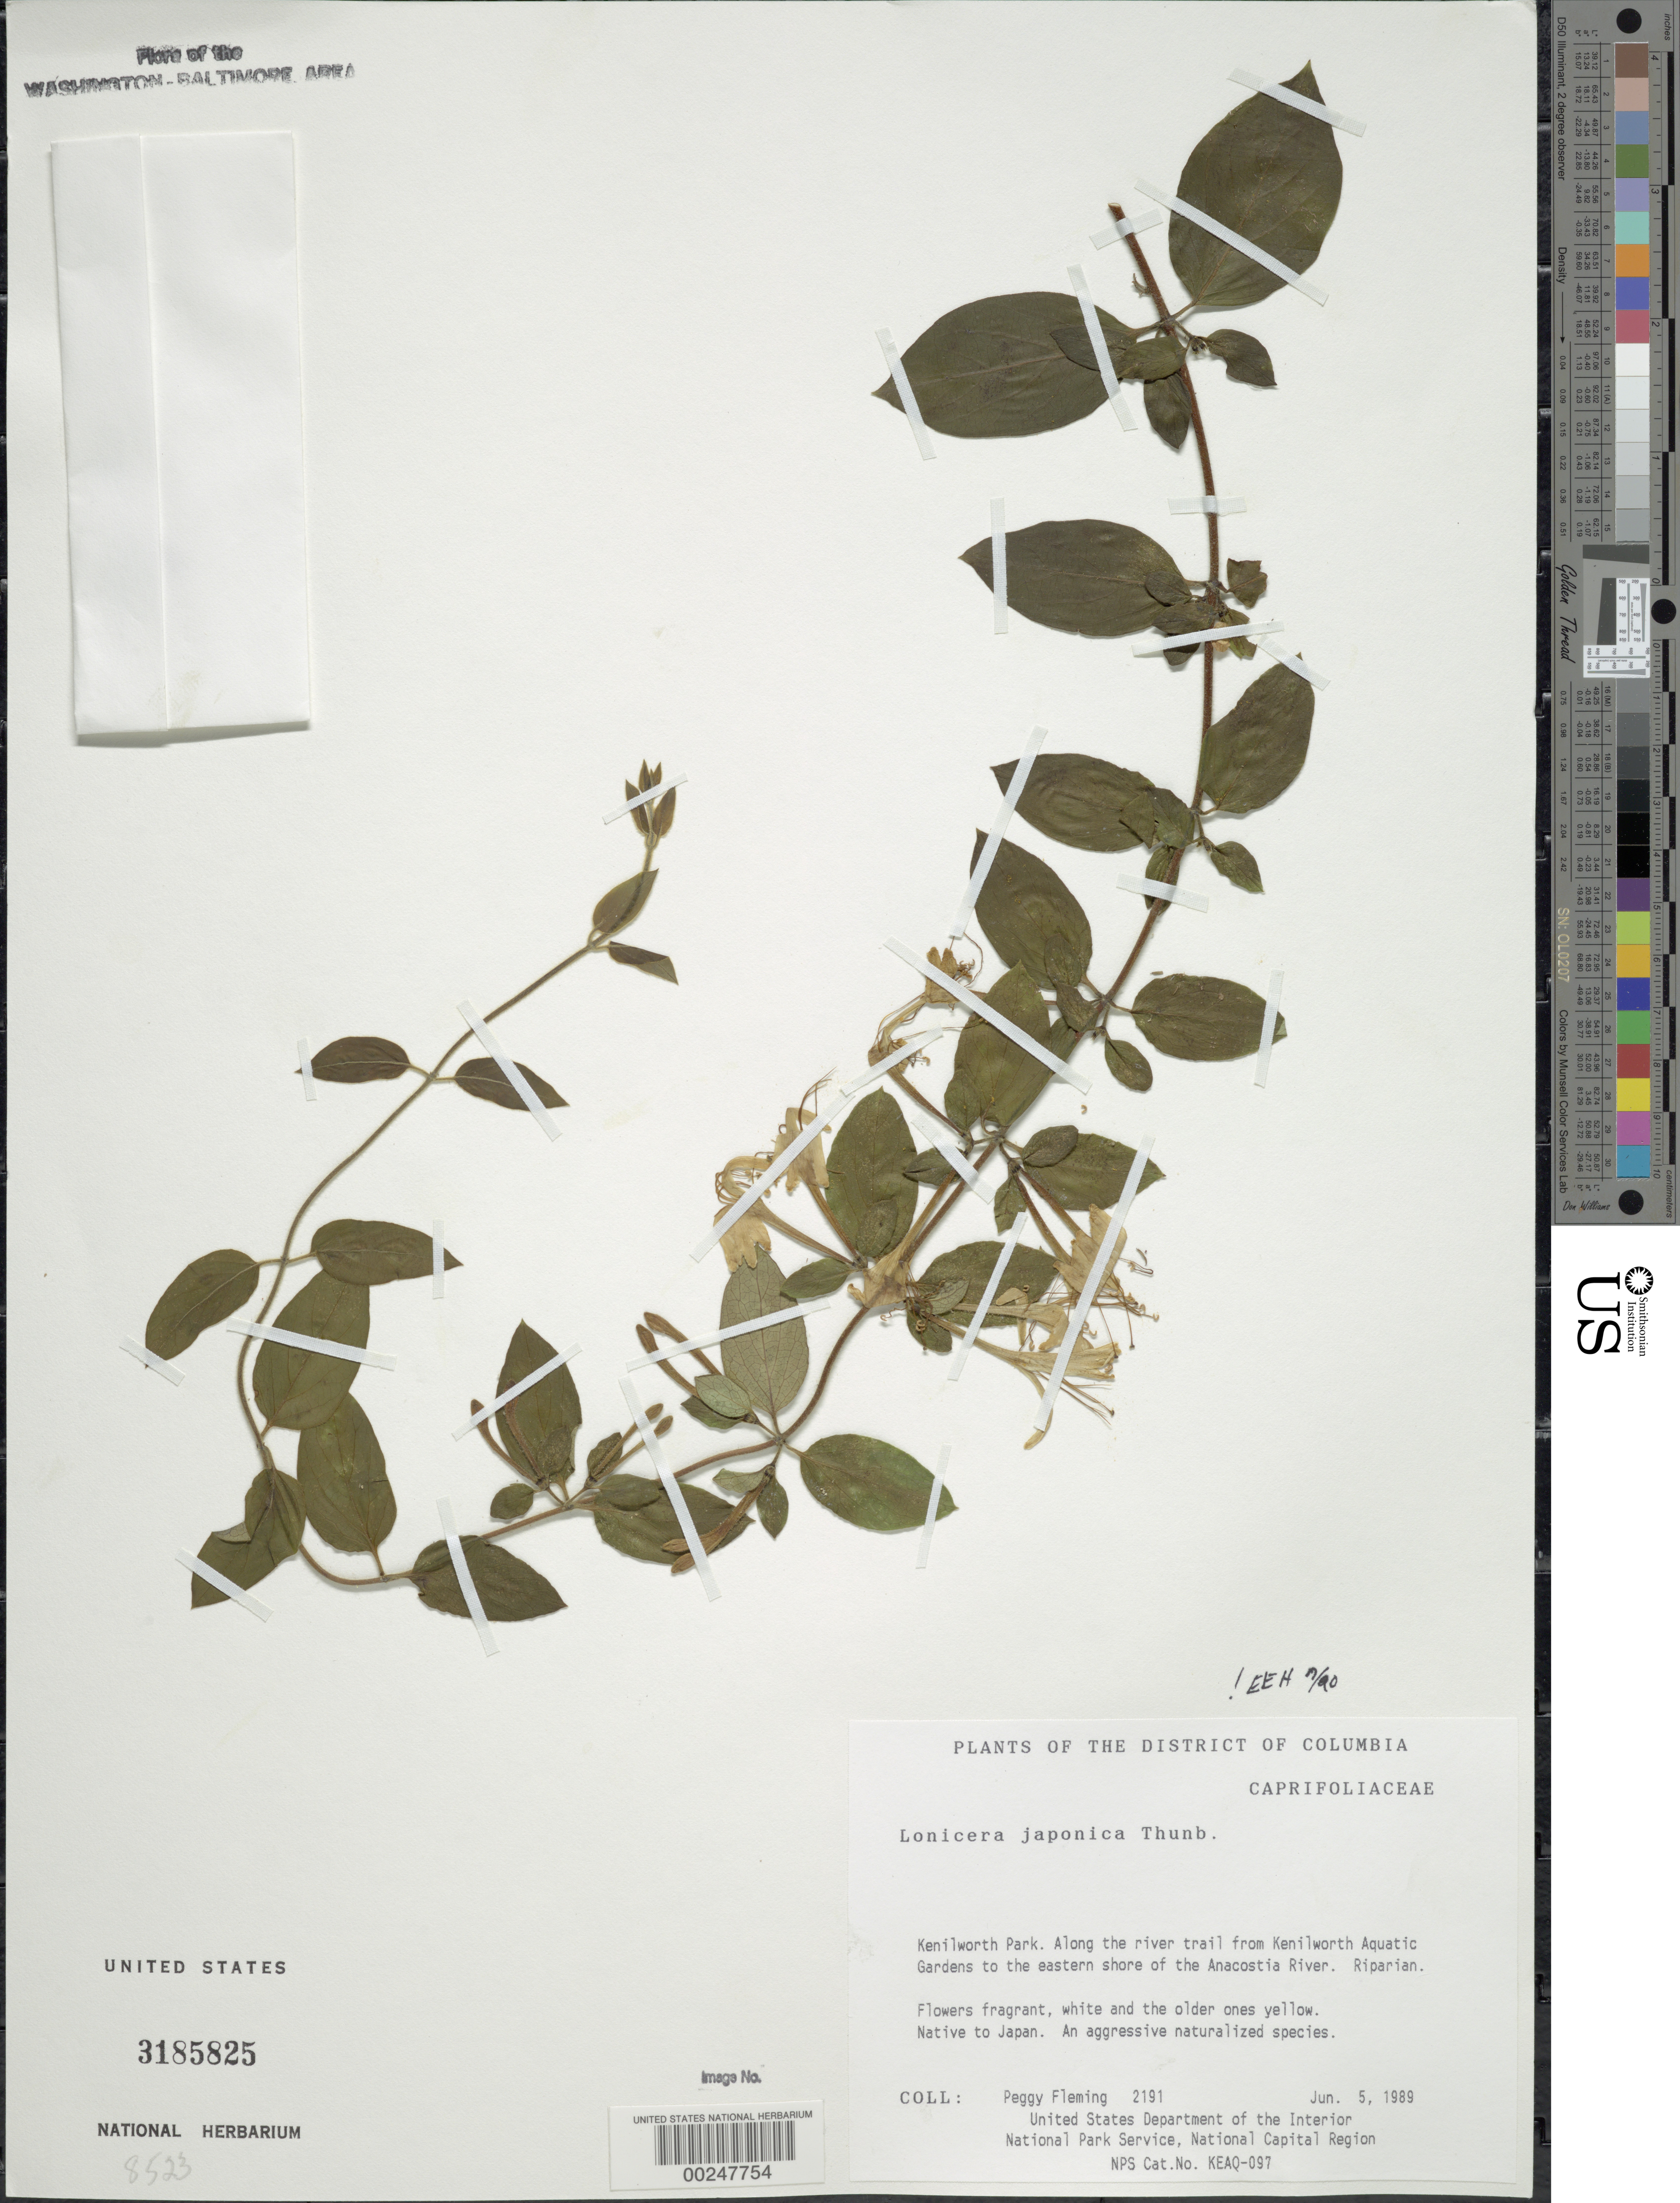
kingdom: Plantae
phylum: Tracheophyta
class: Magnoliopsida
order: Dipsacales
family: Caprifoliaceae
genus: Lonicera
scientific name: Lonicera japonica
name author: Thunb.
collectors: P. Fleming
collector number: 2191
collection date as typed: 05 Jun 1989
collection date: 1989-06-05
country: United States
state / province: District of Columbia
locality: Kenilworth Park, river trail from Kenilworth Aquatic gardens and E shore of Anacostia River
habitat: Along river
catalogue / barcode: US 3185825